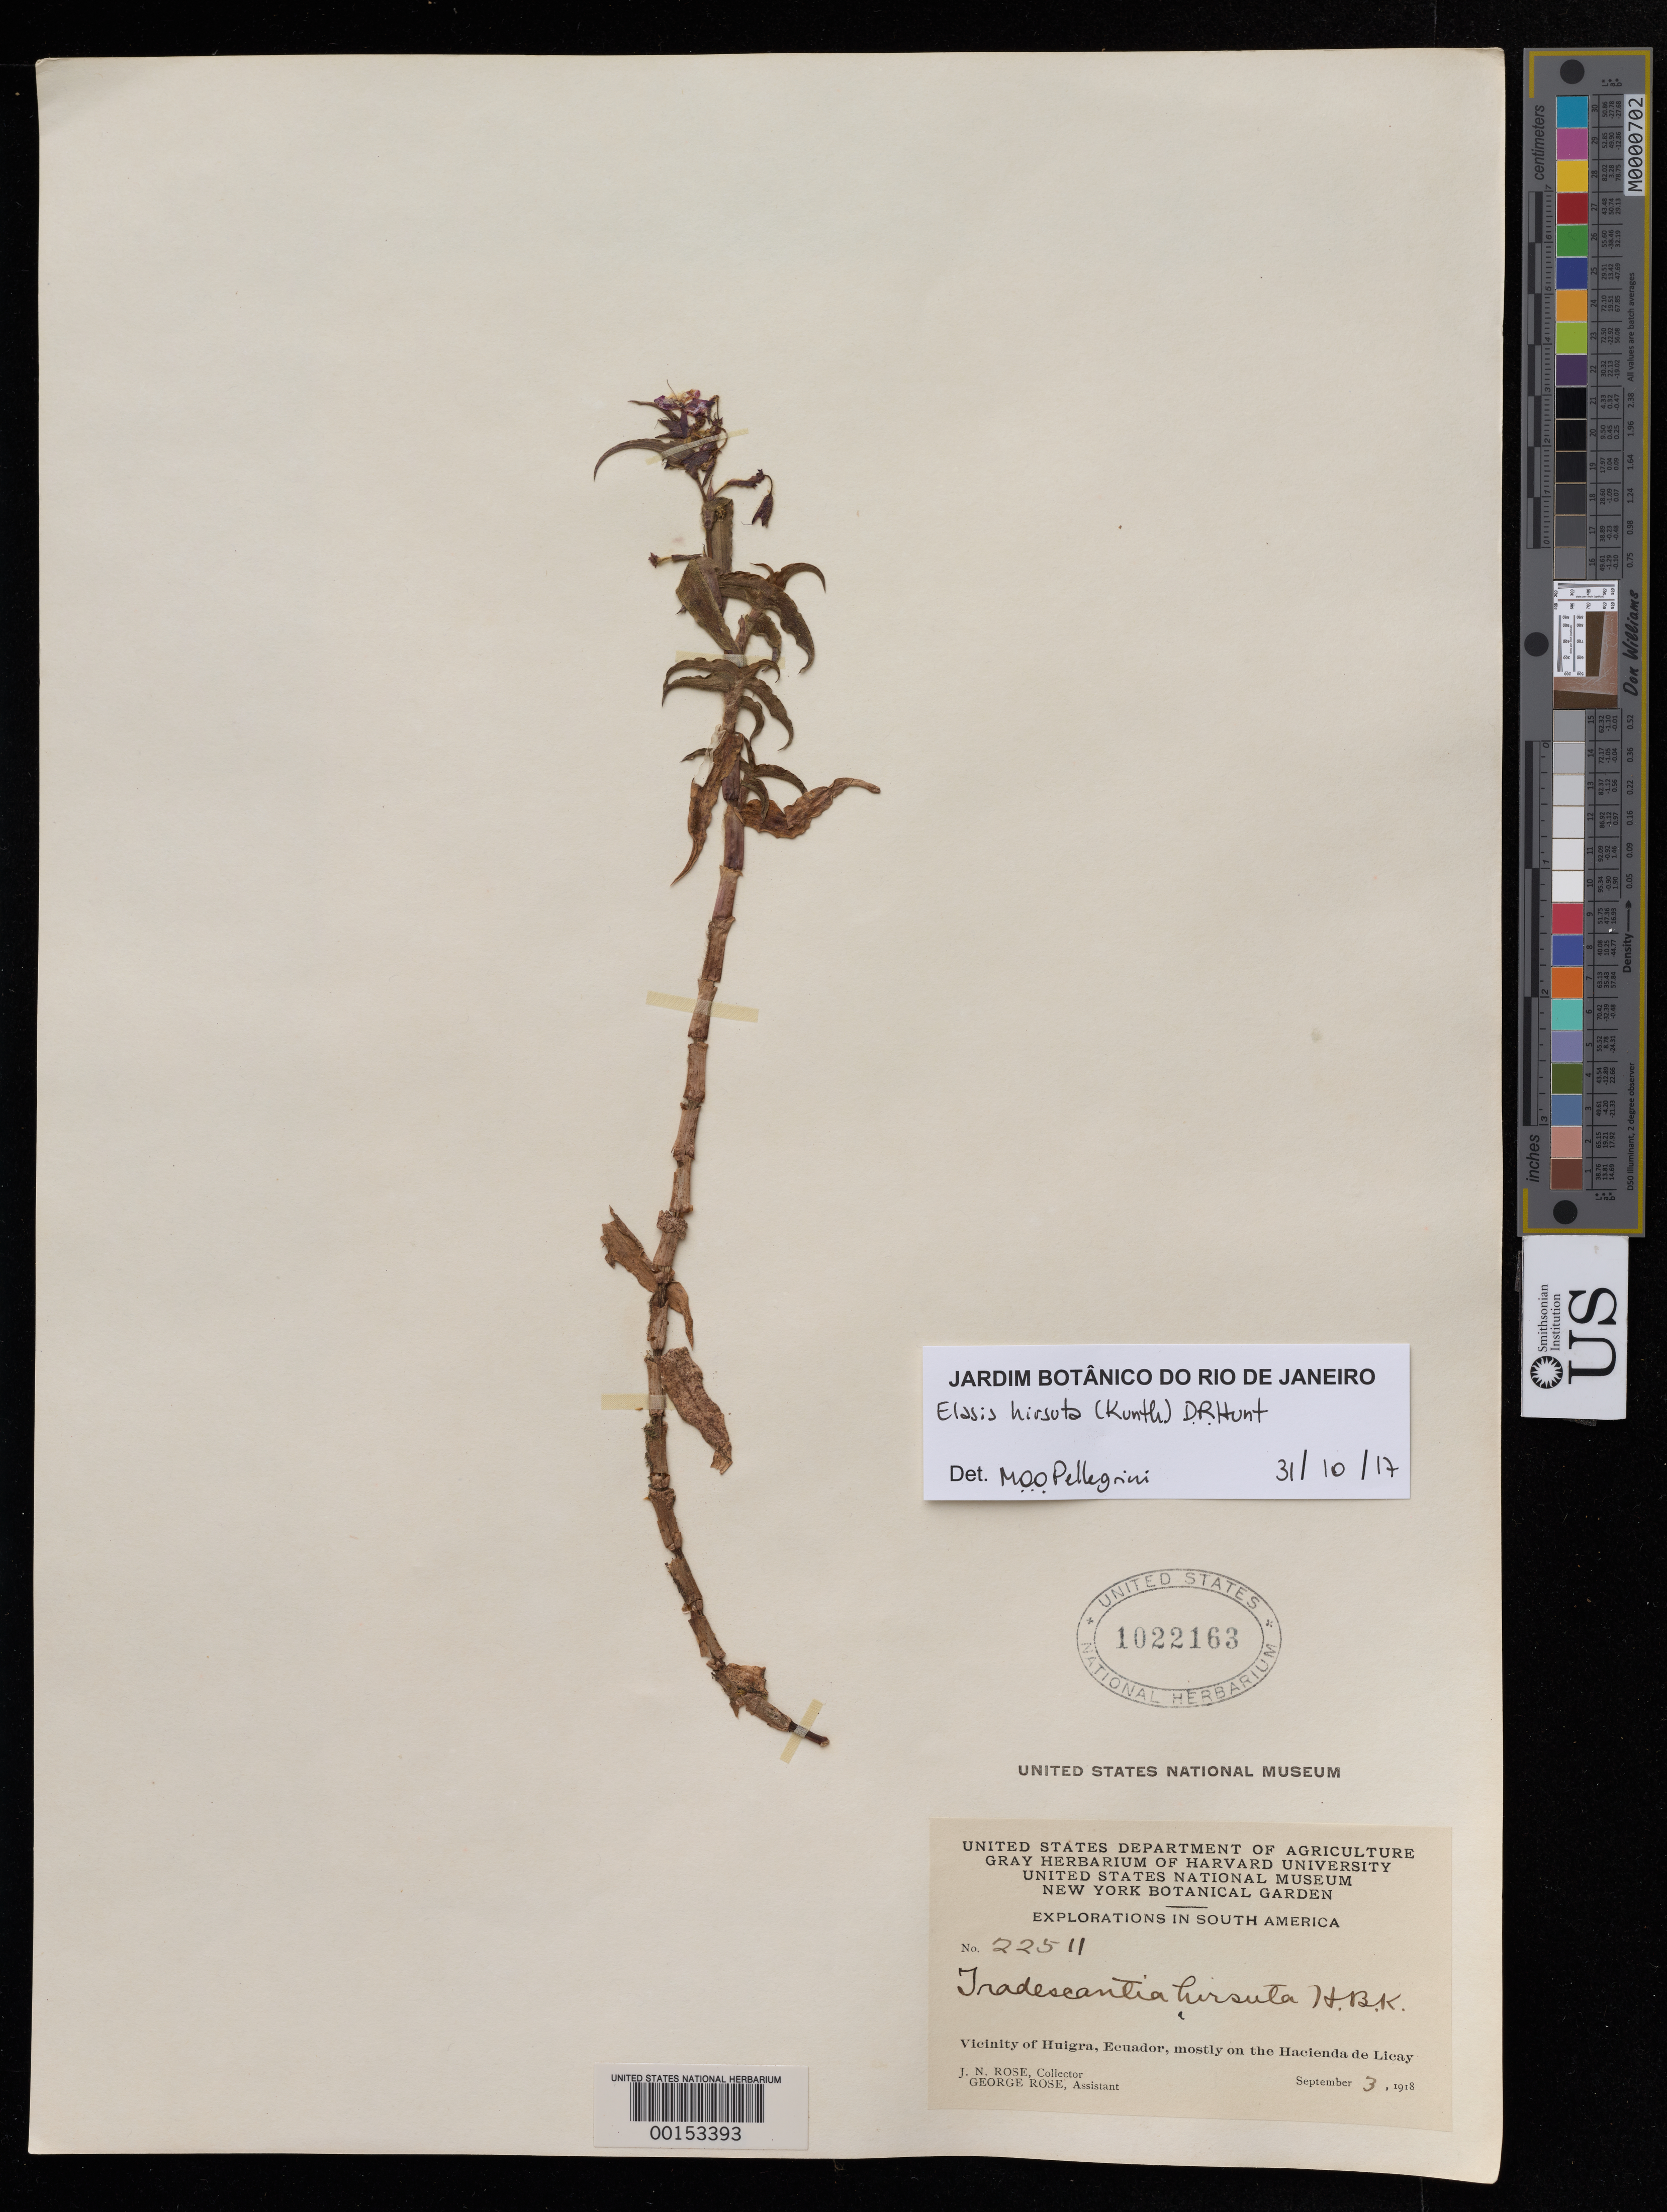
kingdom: Plantae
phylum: Tracheophyta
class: Liliopsida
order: Commelinales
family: Commelinaceae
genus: Elasis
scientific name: Elasis hirsuta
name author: (Kunth) D.R. Hunt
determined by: Pellegrini, M. O. de Oliveira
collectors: J. N. Rose & G. Rose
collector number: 22511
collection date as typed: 03 Sep 1918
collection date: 1918-09-03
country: Ecuador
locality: Huigra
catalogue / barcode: US 1022163